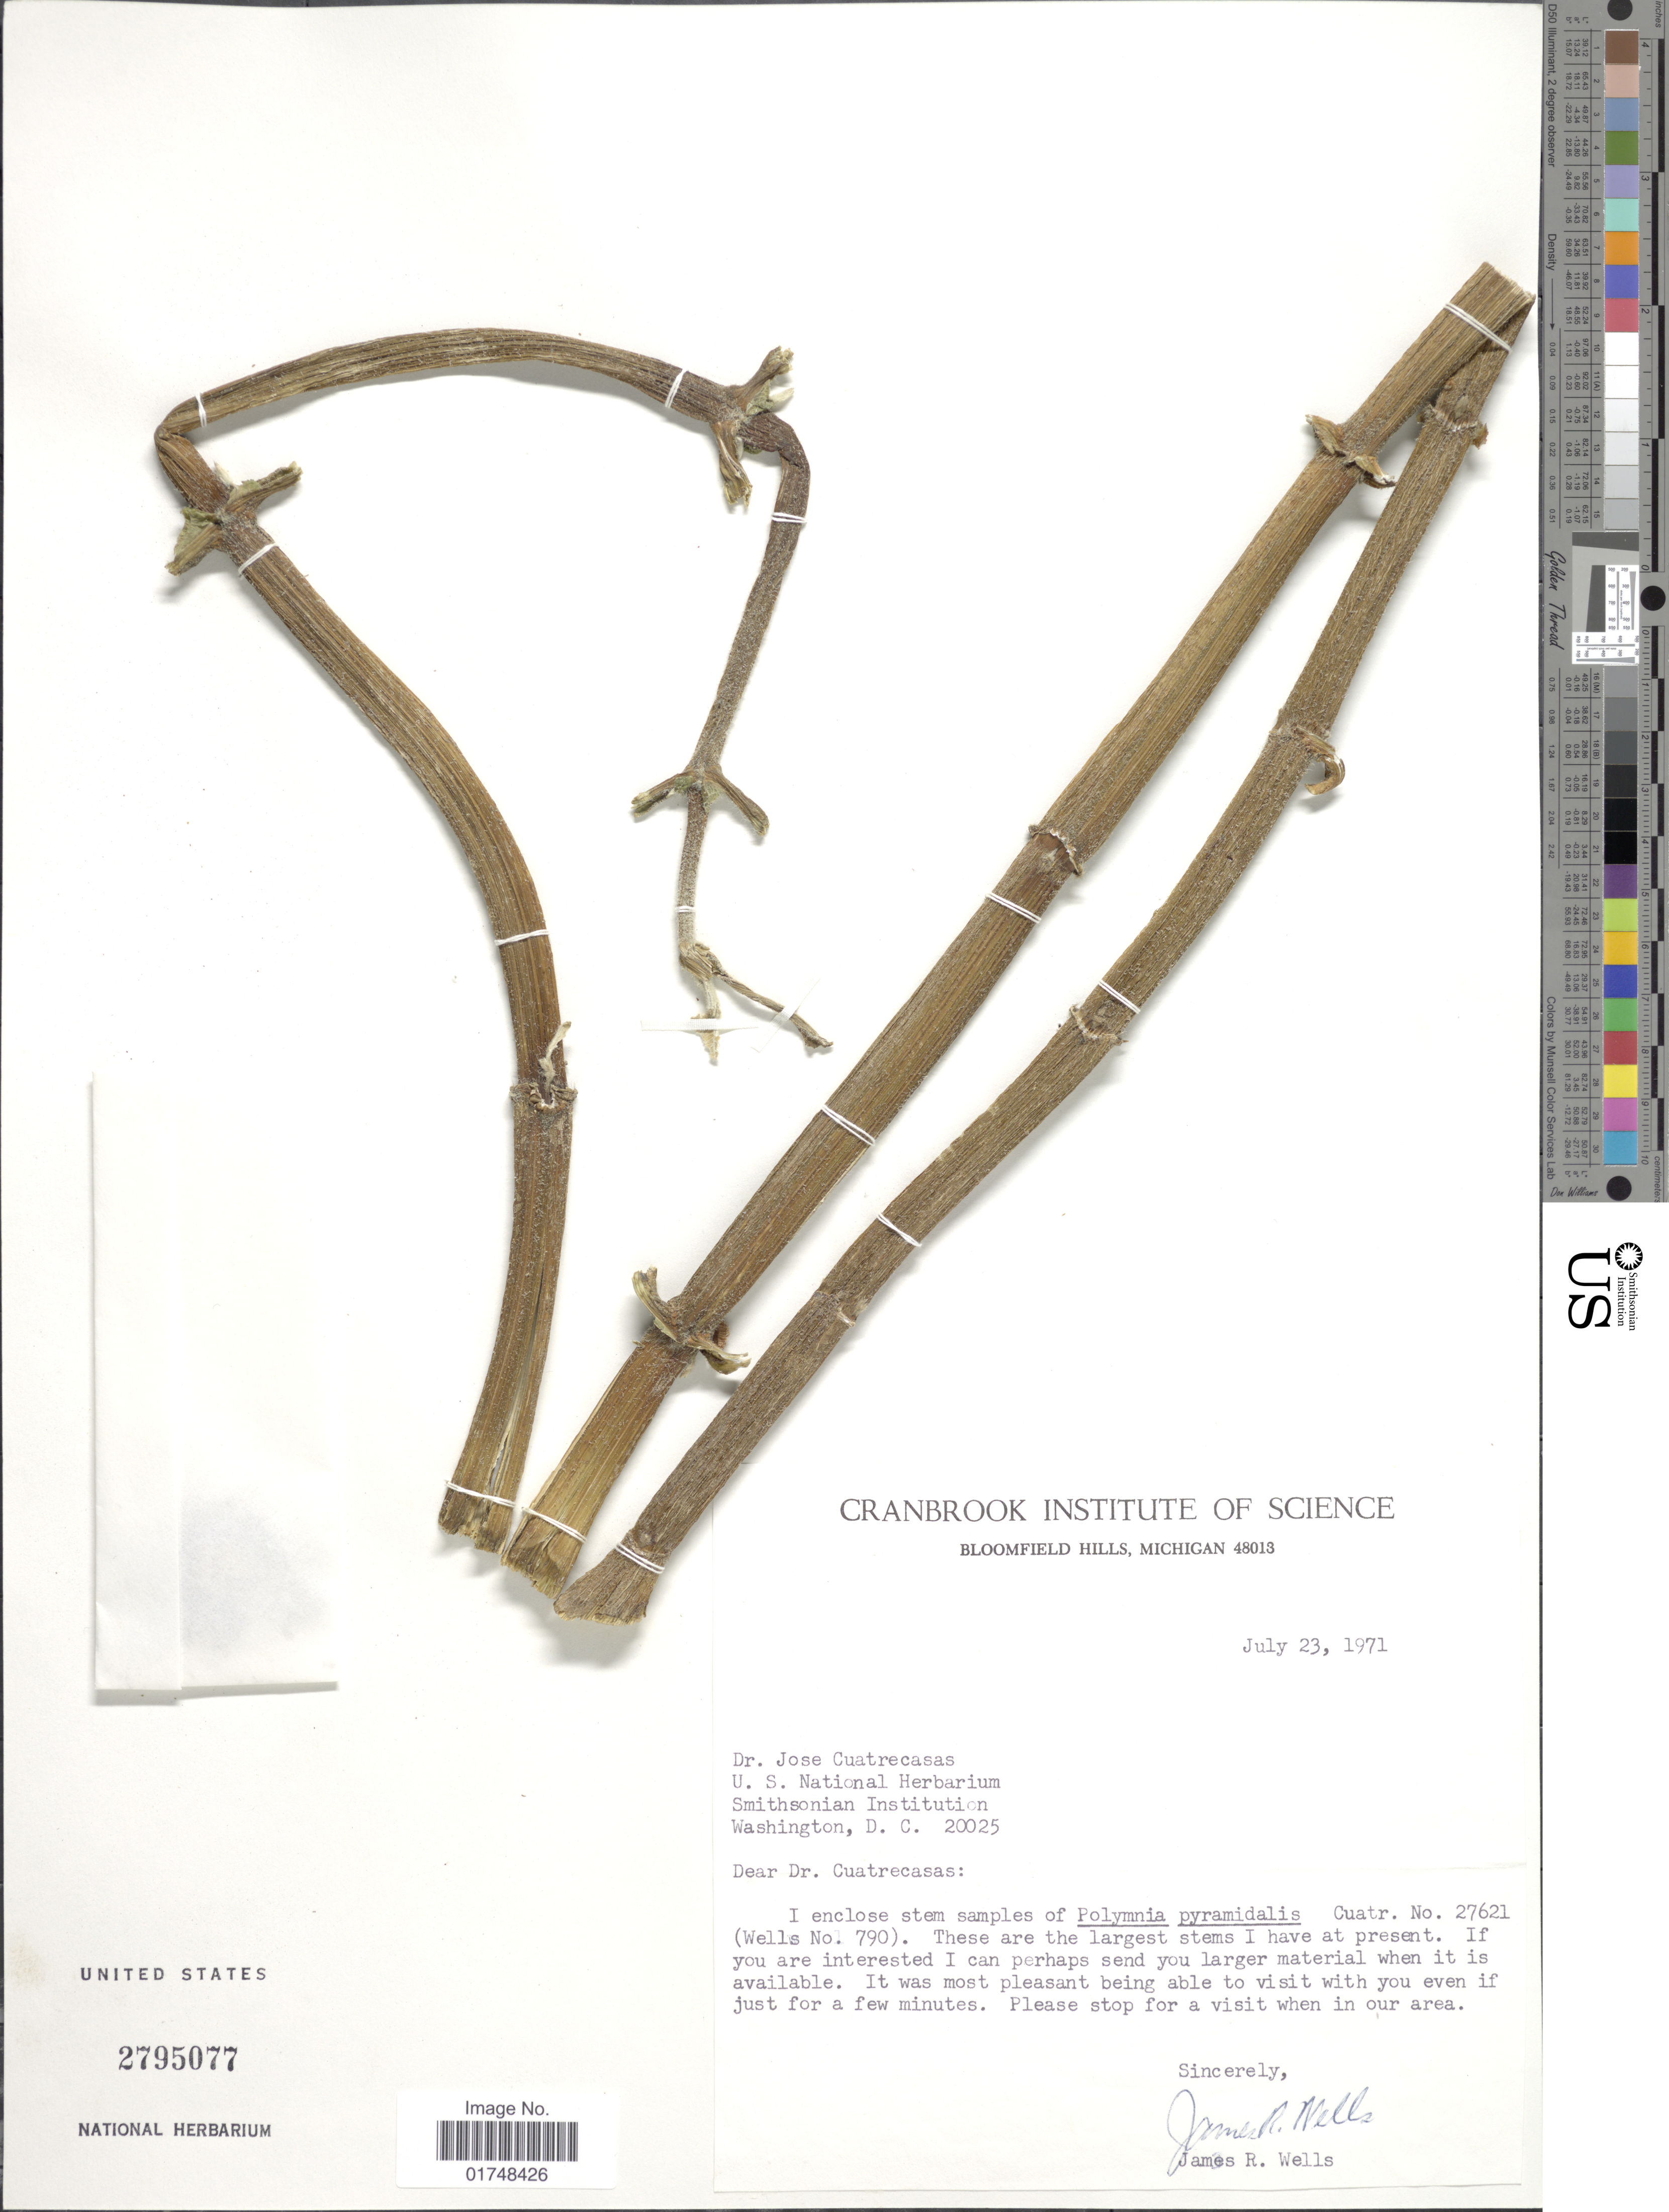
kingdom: Plantae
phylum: Tracheophyta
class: Magnoliopsida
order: Asterales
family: Asteraceae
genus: Smallanthus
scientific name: Smallanthus pyramidalis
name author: (Triana) H. Rob.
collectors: J. Wells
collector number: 790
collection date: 1971-07-23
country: United States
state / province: Michigan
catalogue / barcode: US 2795077